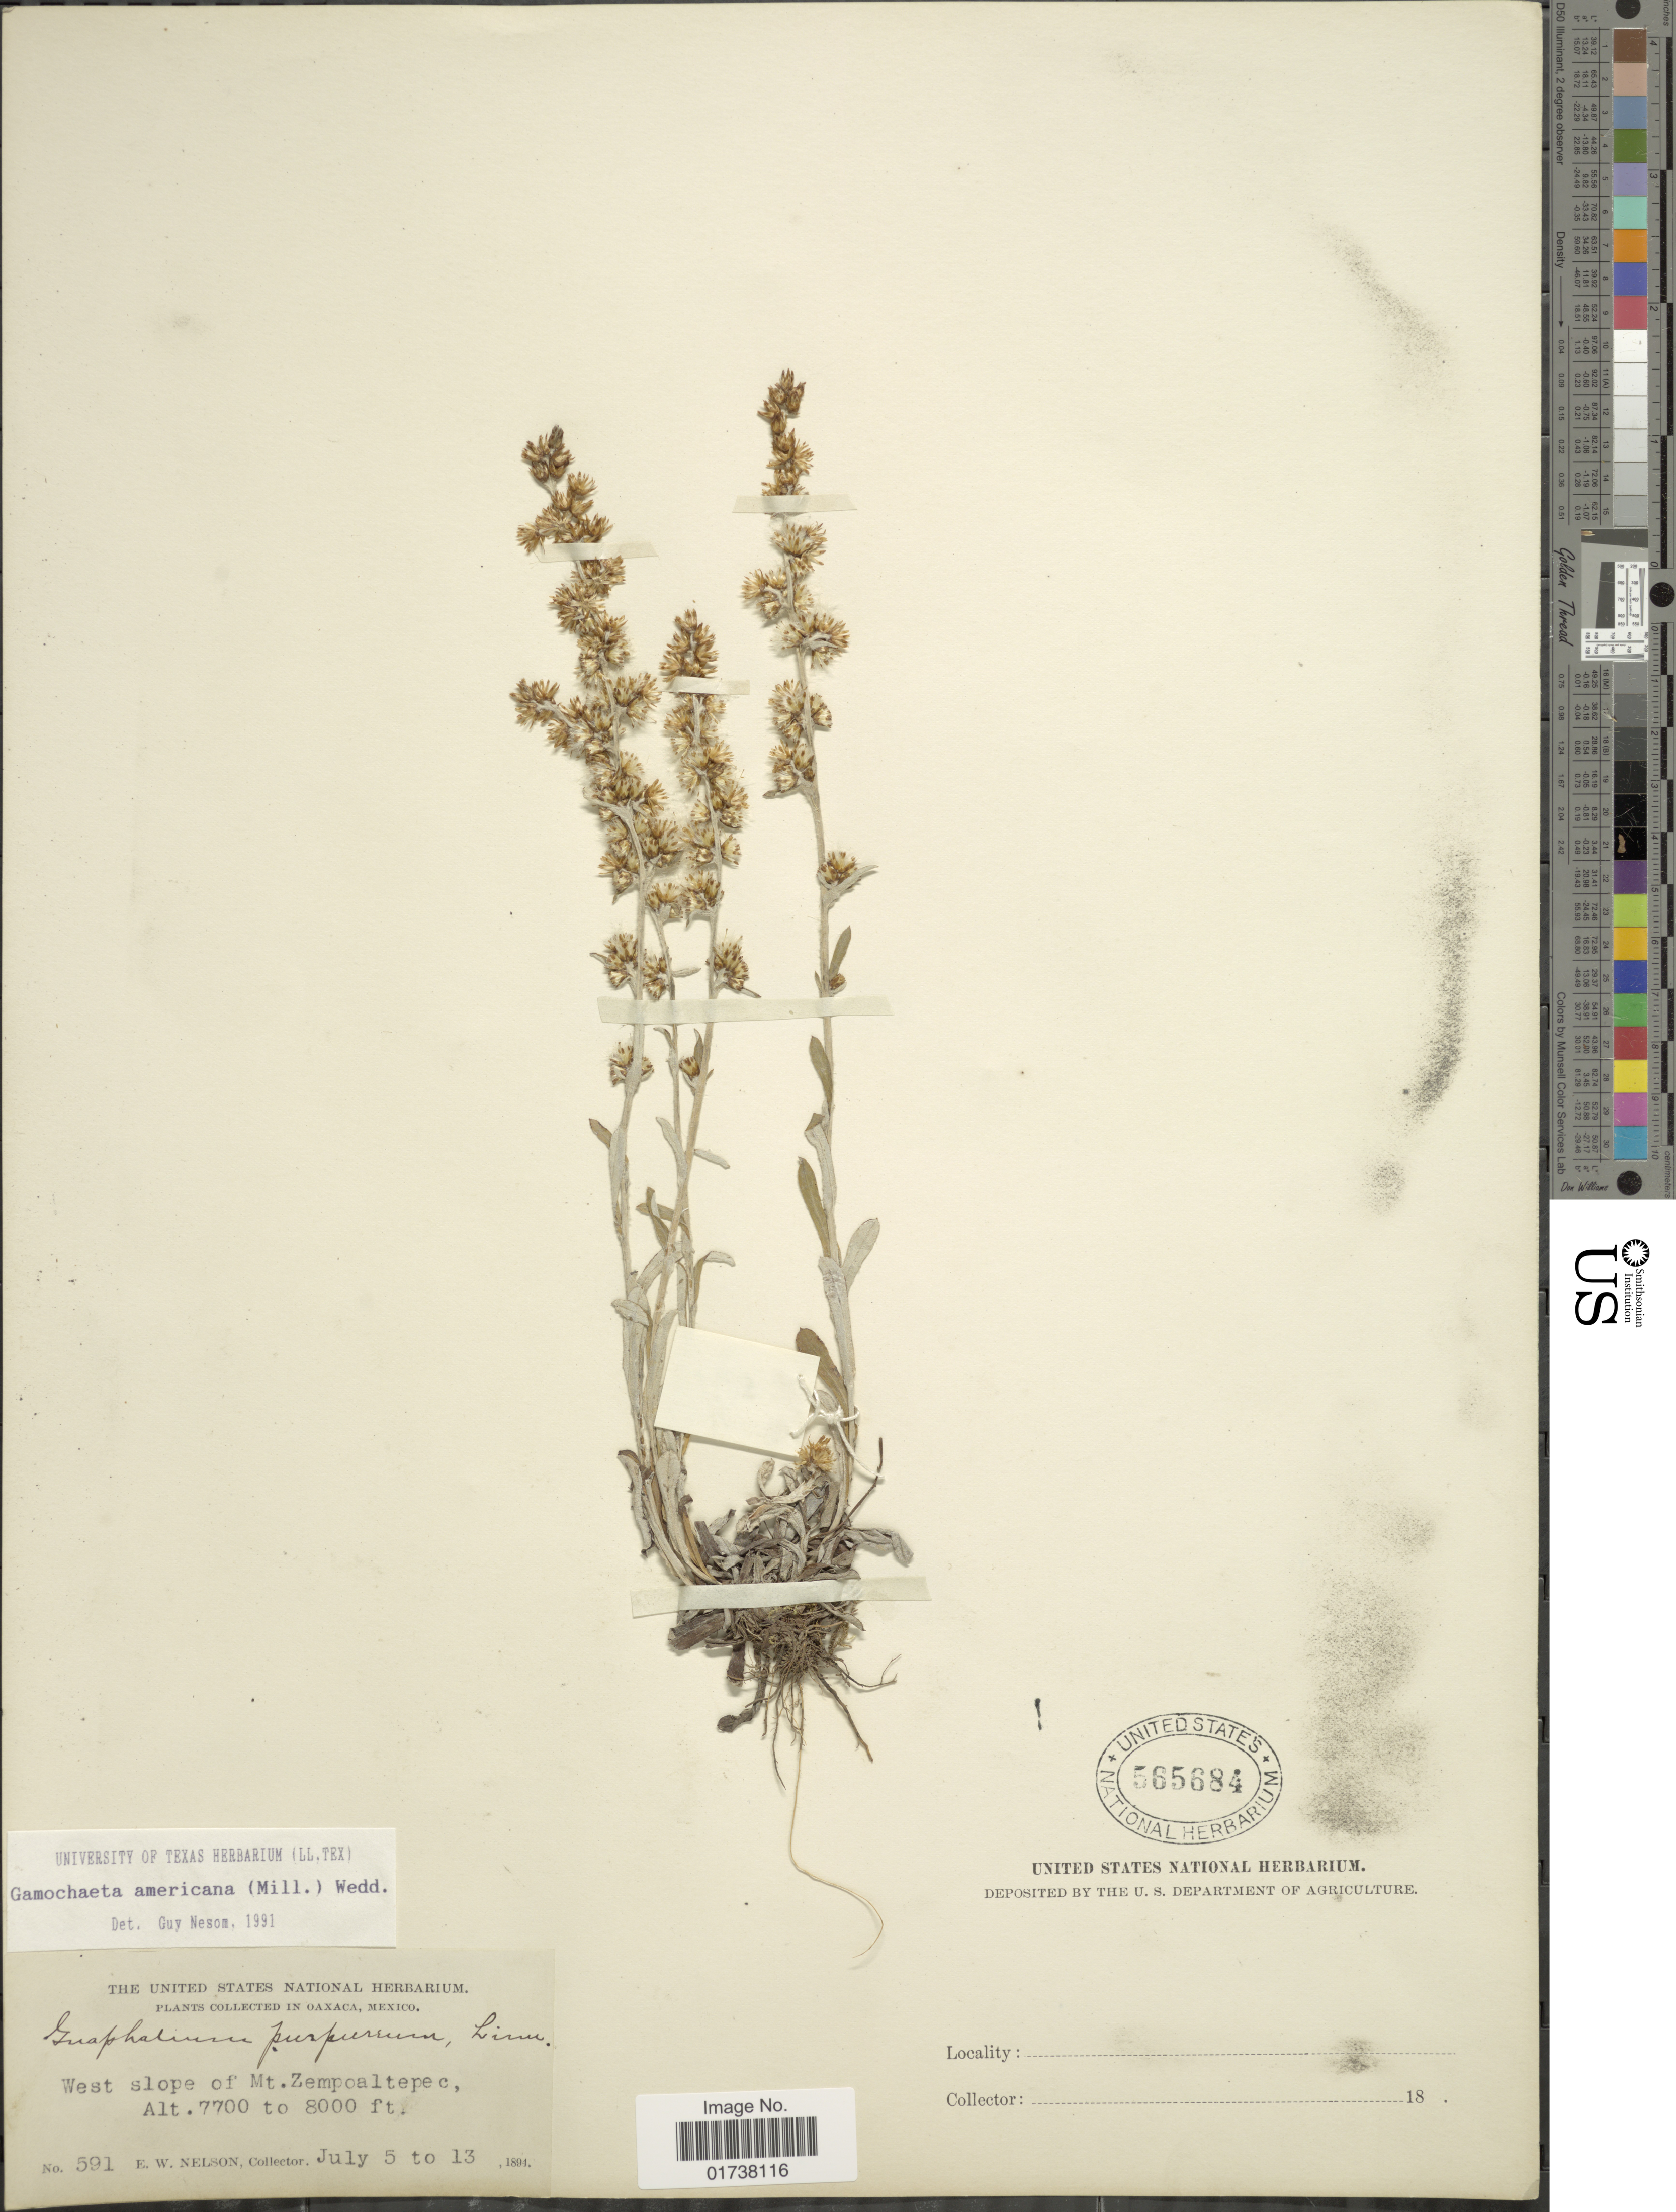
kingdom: Plantae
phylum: Tracheophyta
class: Magnoliopsida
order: Asterales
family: Asteraceae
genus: Gamochaeta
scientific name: Gamochaeta americana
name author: (Mill.) Wedd.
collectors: E. W. Nelson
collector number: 591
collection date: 1894-07-05/1894-07-13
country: Mexico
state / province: Oaxaca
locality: West slope of Mt. Zempoaltepec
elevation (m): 2347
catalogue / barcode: US 565684